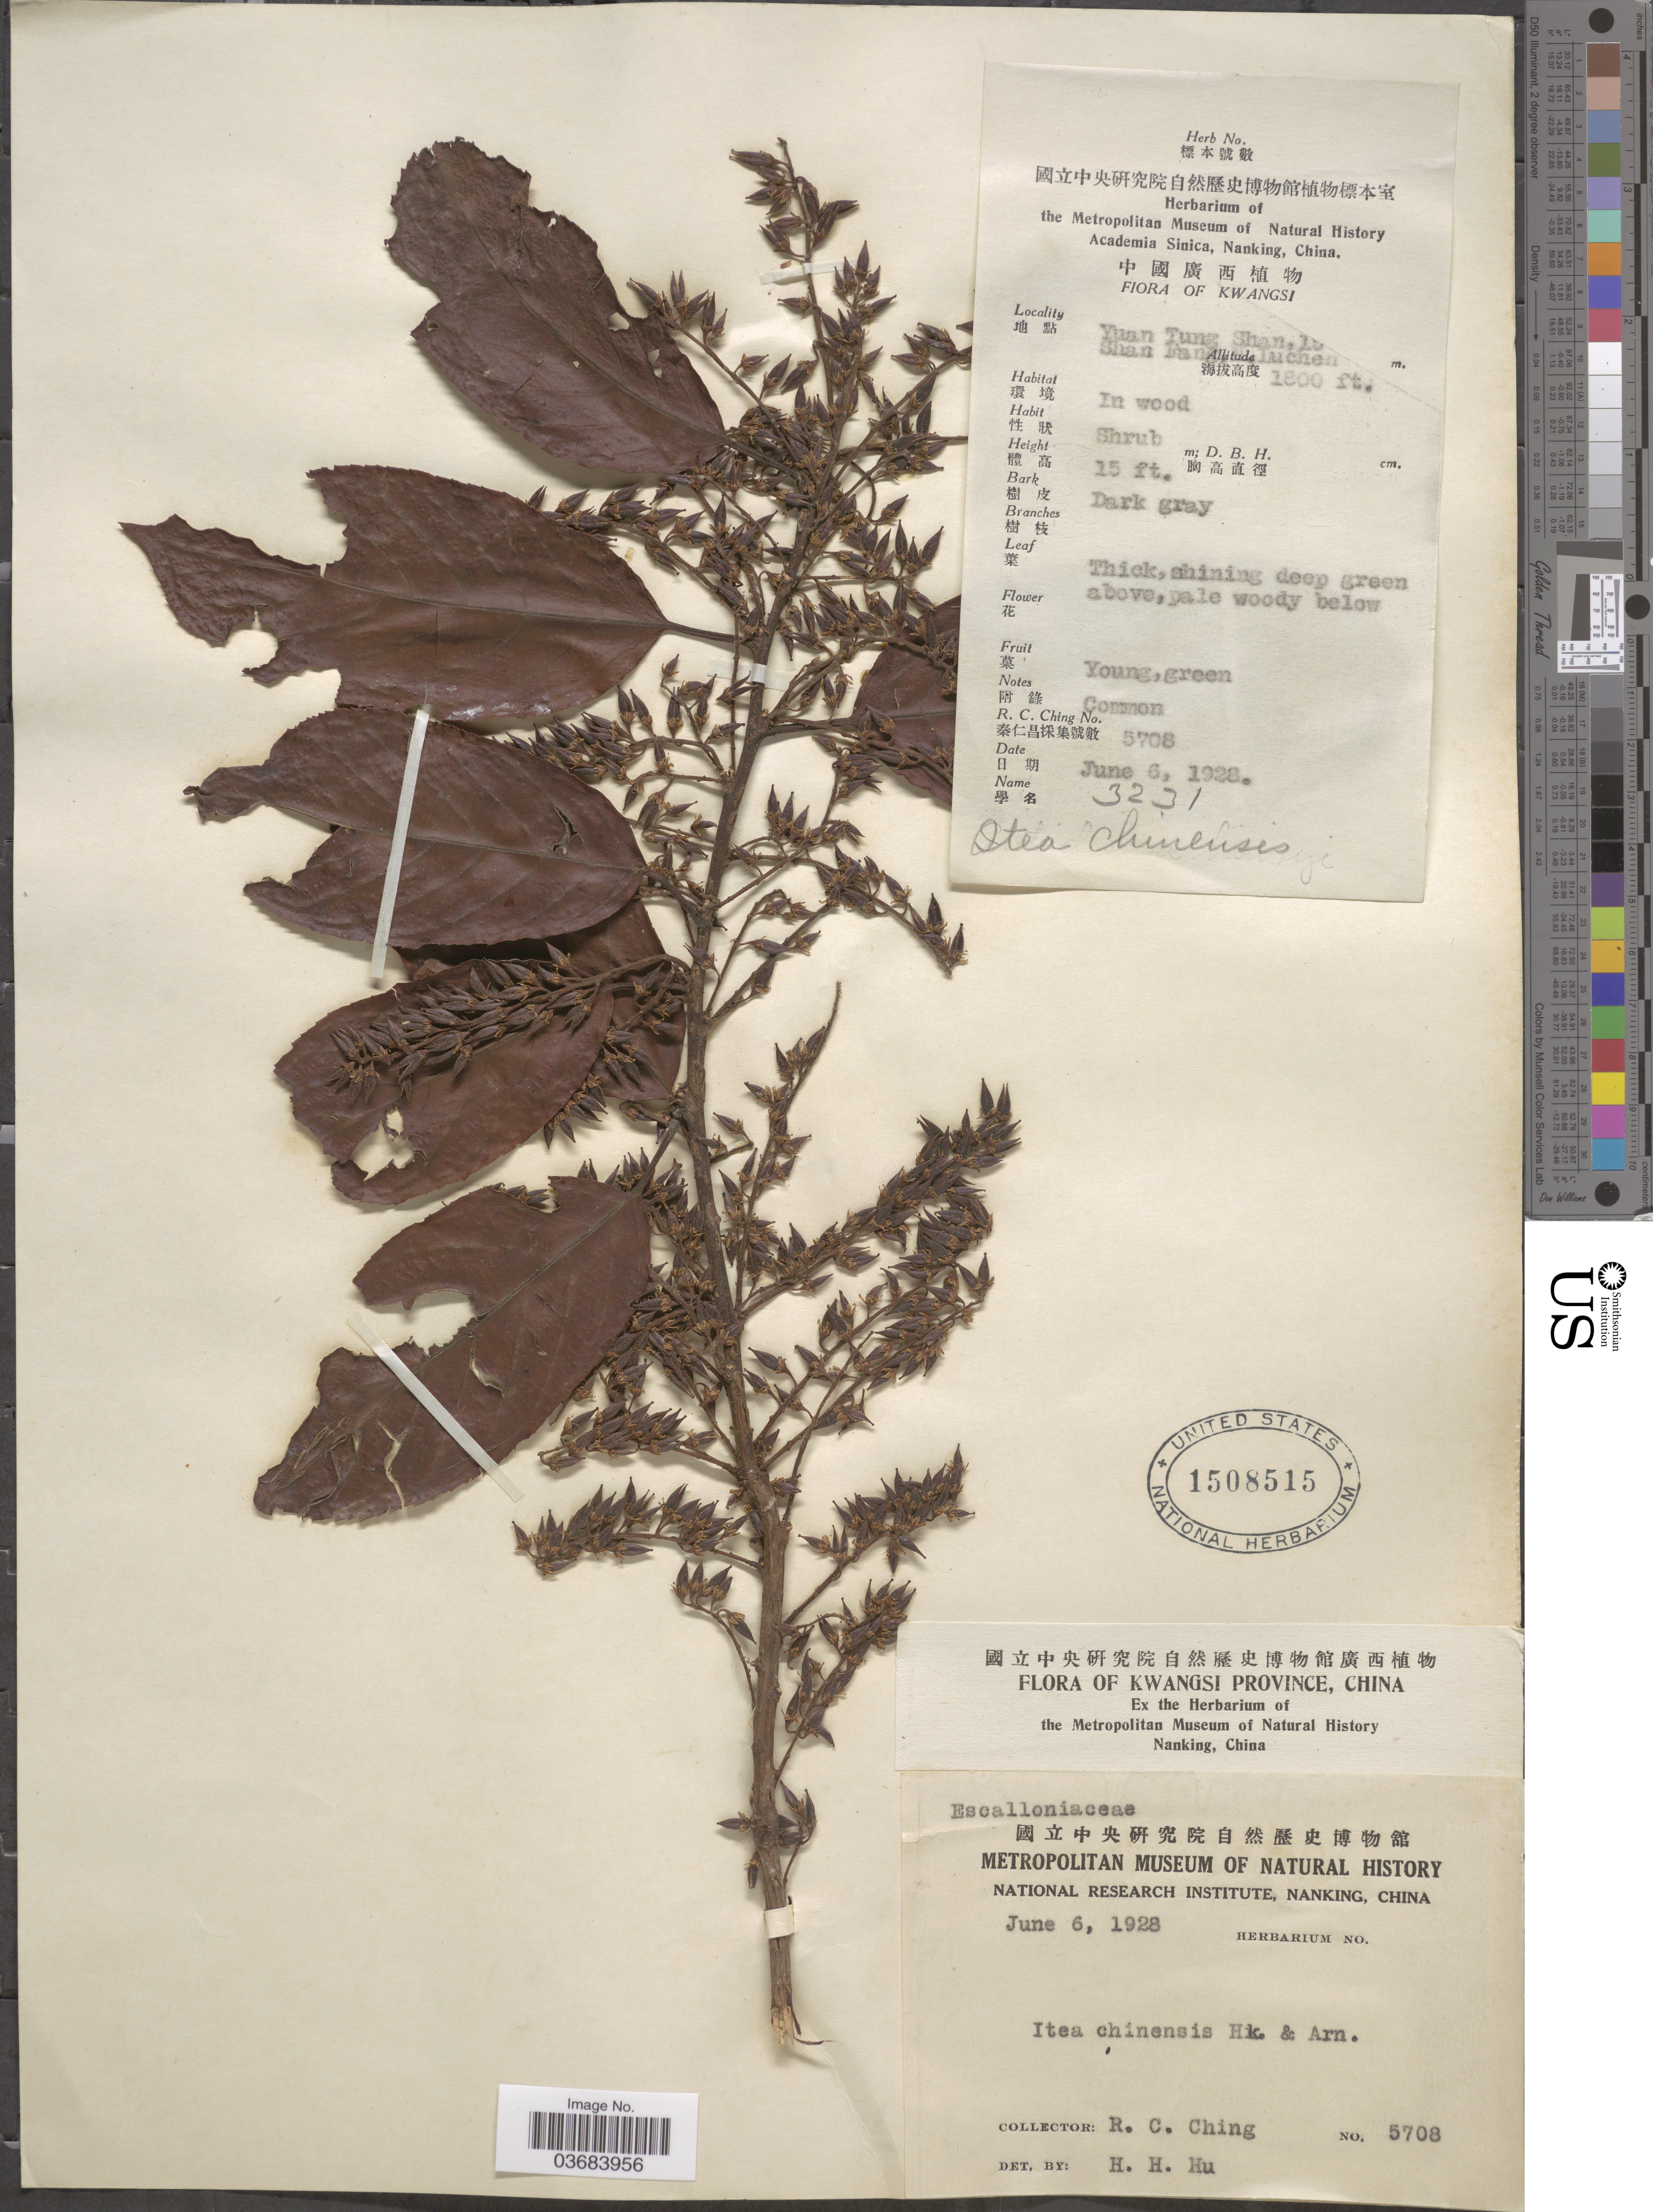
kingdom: Plantae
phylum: Tracheophyta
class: Magnoliopsida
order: Saxifragales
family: Iteaceae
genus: Itea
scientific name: Itea chinensis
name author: W. Hook. & H.J. Arn.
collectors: R. C. Ching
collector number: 5708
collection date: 1928-06-06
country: China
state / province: Guangxi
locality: Kwangsi. Yuan Tung Shan, I[illegible text] Shan Fan, [illegible text] Luchem.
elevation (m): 549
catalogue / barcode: US 1508515